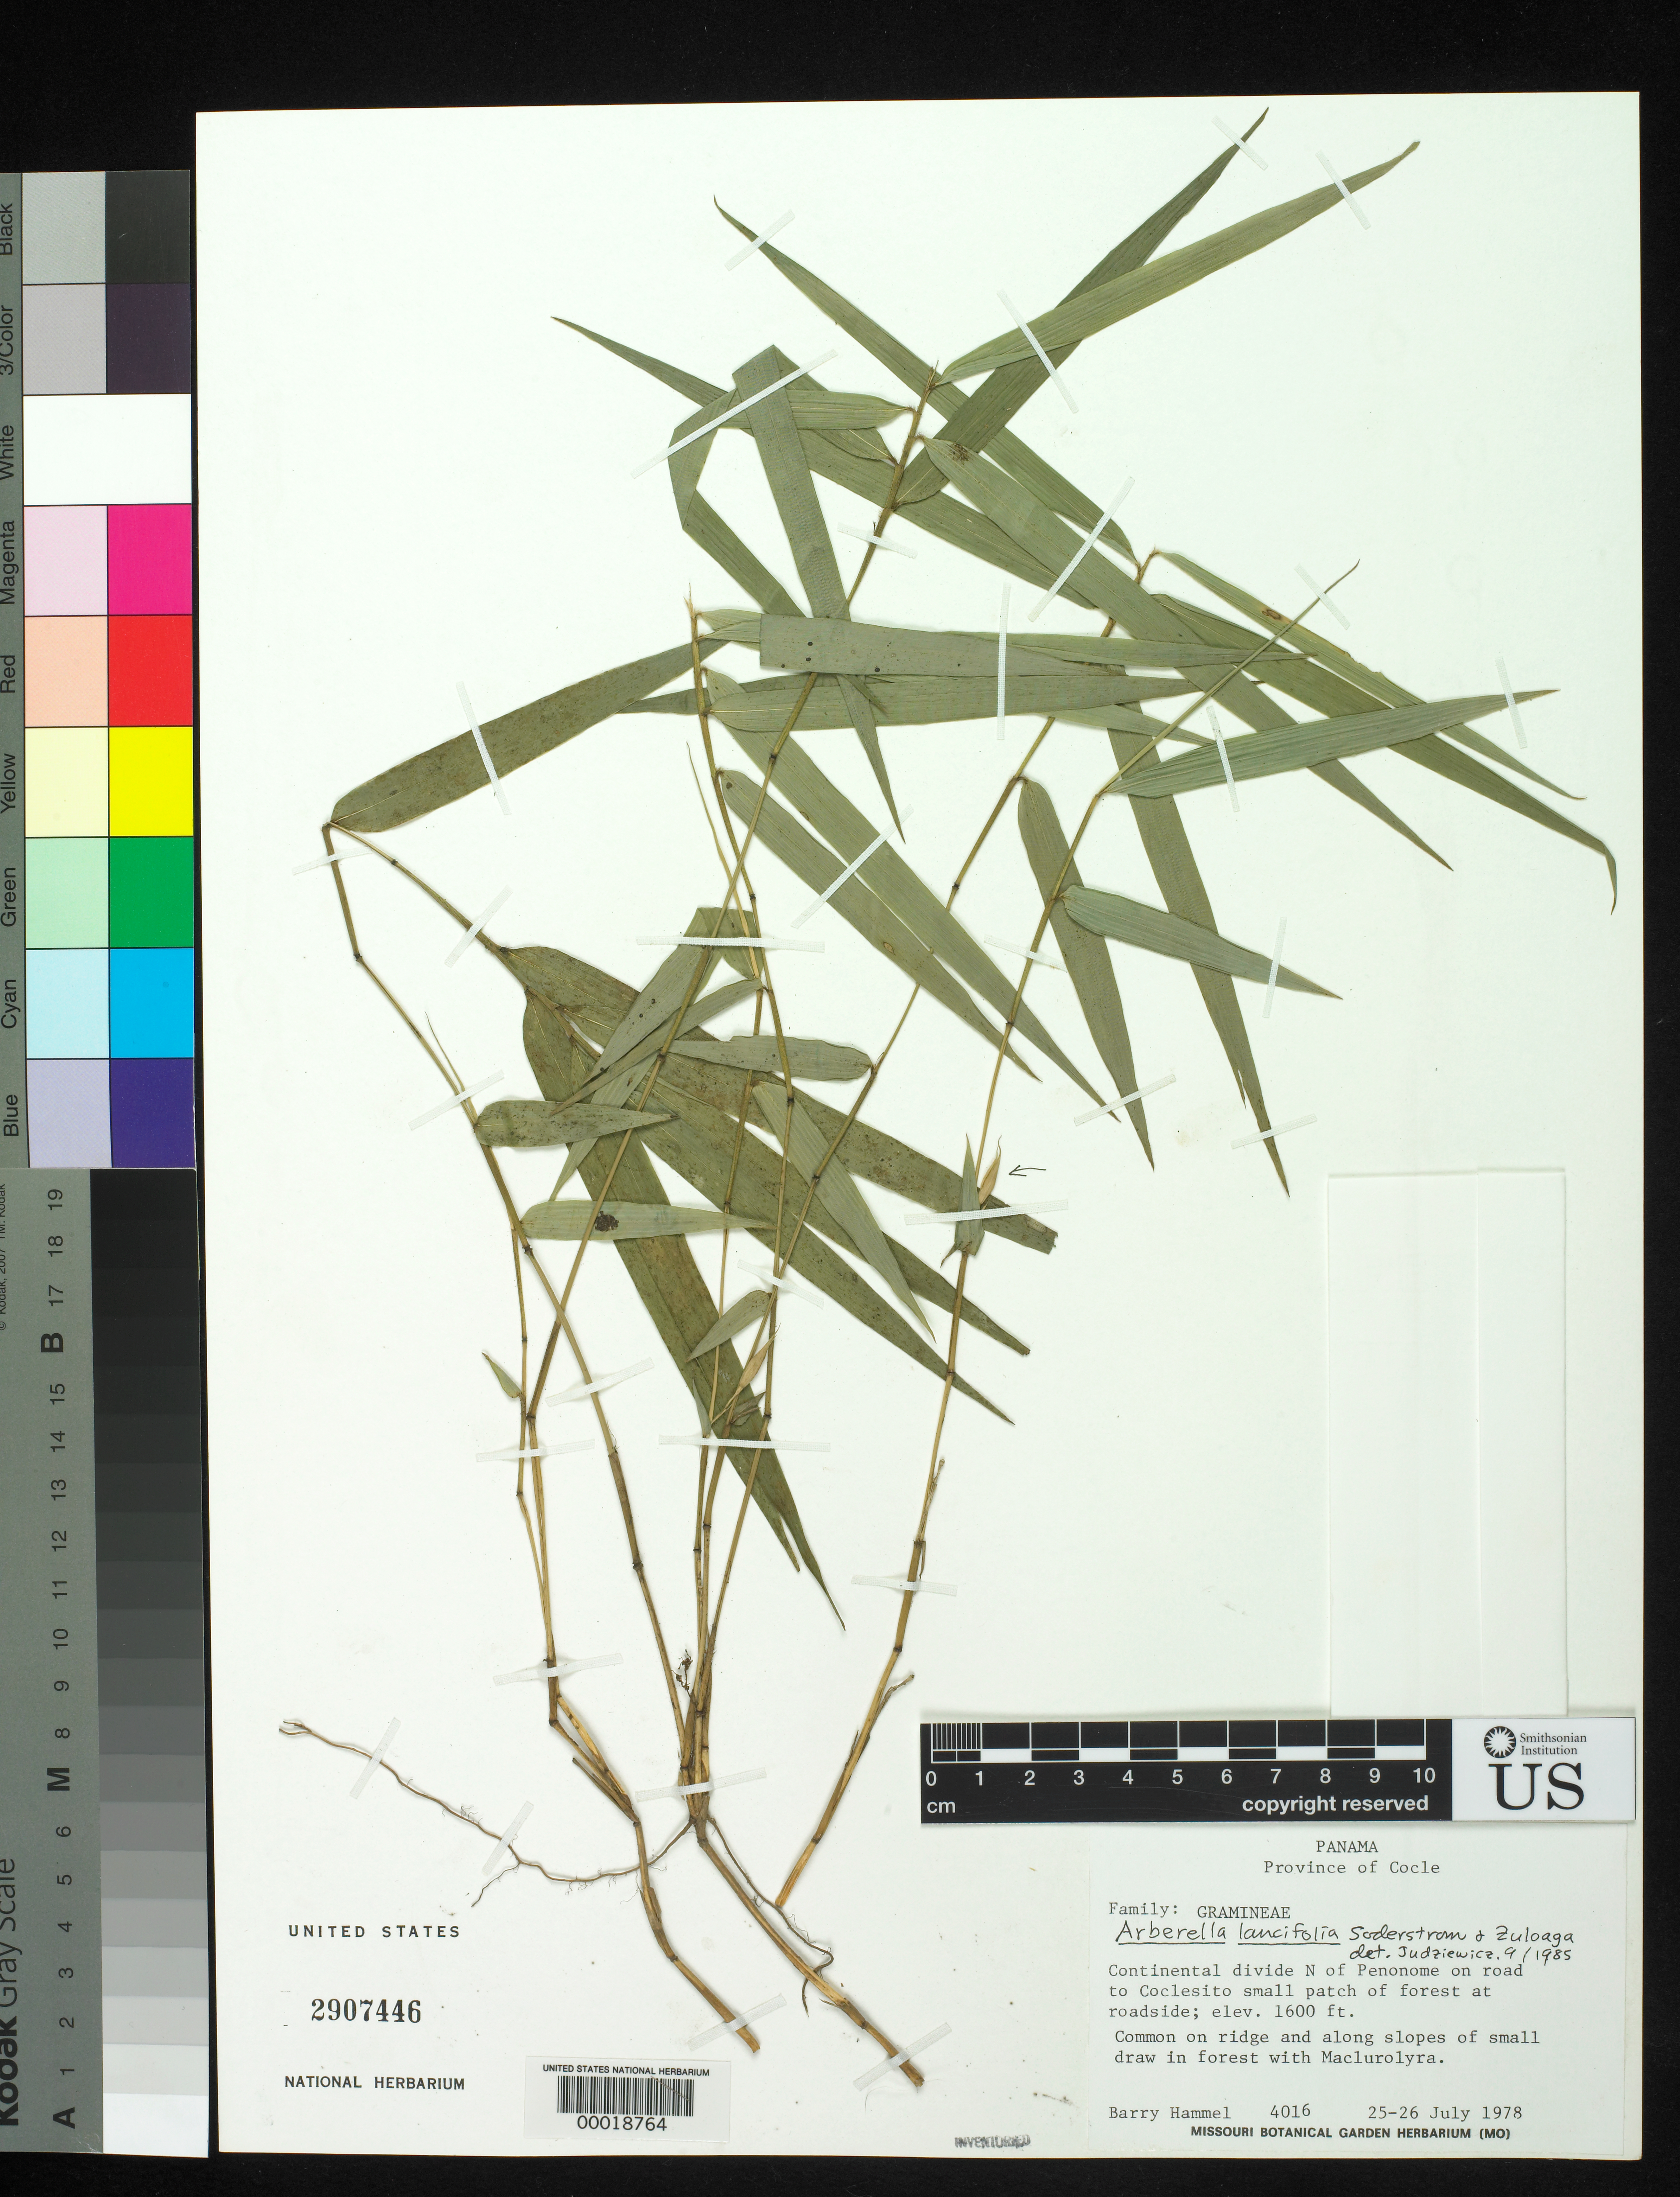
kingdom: Plantae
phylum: Tracheophyta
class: Liliopsida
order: Poales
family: Poaceae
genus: Arberella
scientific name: Arberella lancifolia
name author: Soderstr. & Zuloaga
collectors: B. Hammel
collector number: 4016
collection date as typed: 25 Jul 1978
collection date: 1978-07-25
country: Panama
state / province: Coclé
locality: Penonome, Coclesito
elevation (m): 488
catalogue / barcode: US 2907446